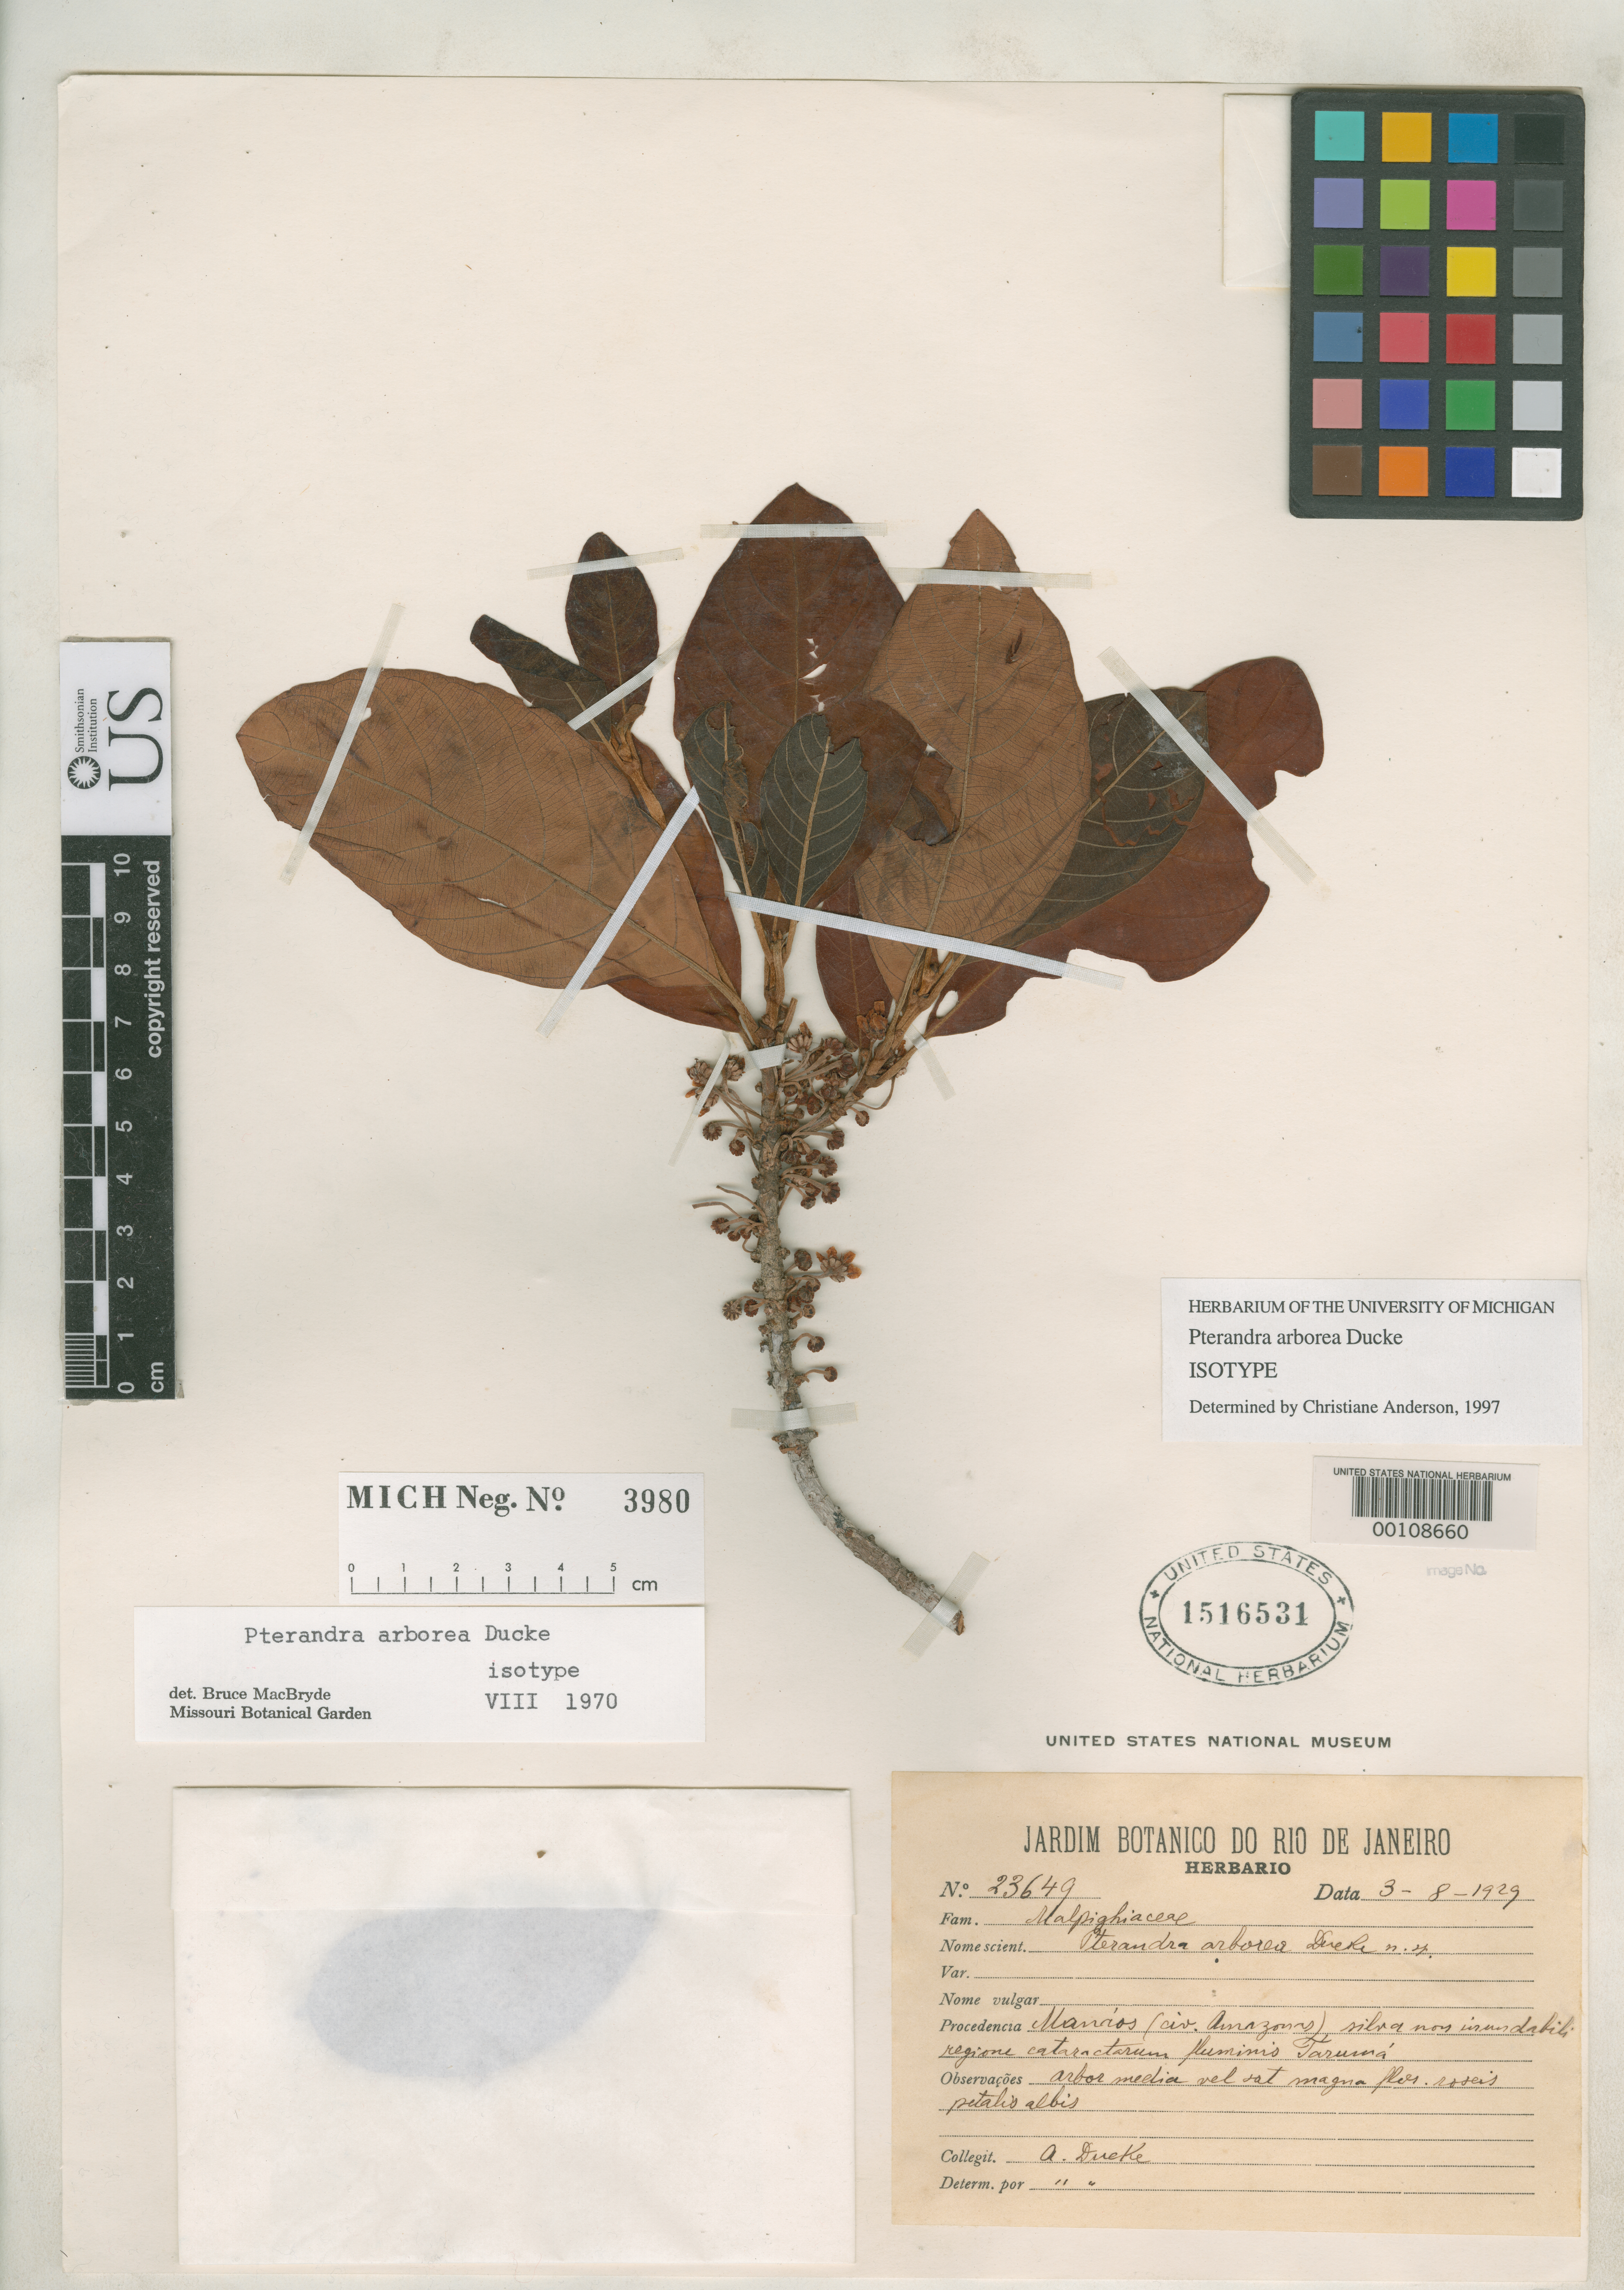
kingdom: Plantae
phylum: Tracheophyta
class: Magnoliopsida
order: Malpighiales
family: Malpighiaceae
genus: Pterandra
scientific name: Pterandra arborea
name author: Ducke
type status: Isotype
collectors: A. Ducke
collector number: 23649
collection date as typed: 1929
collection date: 1929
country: Brazil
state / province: Amazonas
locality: Manaos, silva Non Inumdabile regione Cataractorum Fluminis Taruma.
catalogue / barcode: US 1516531